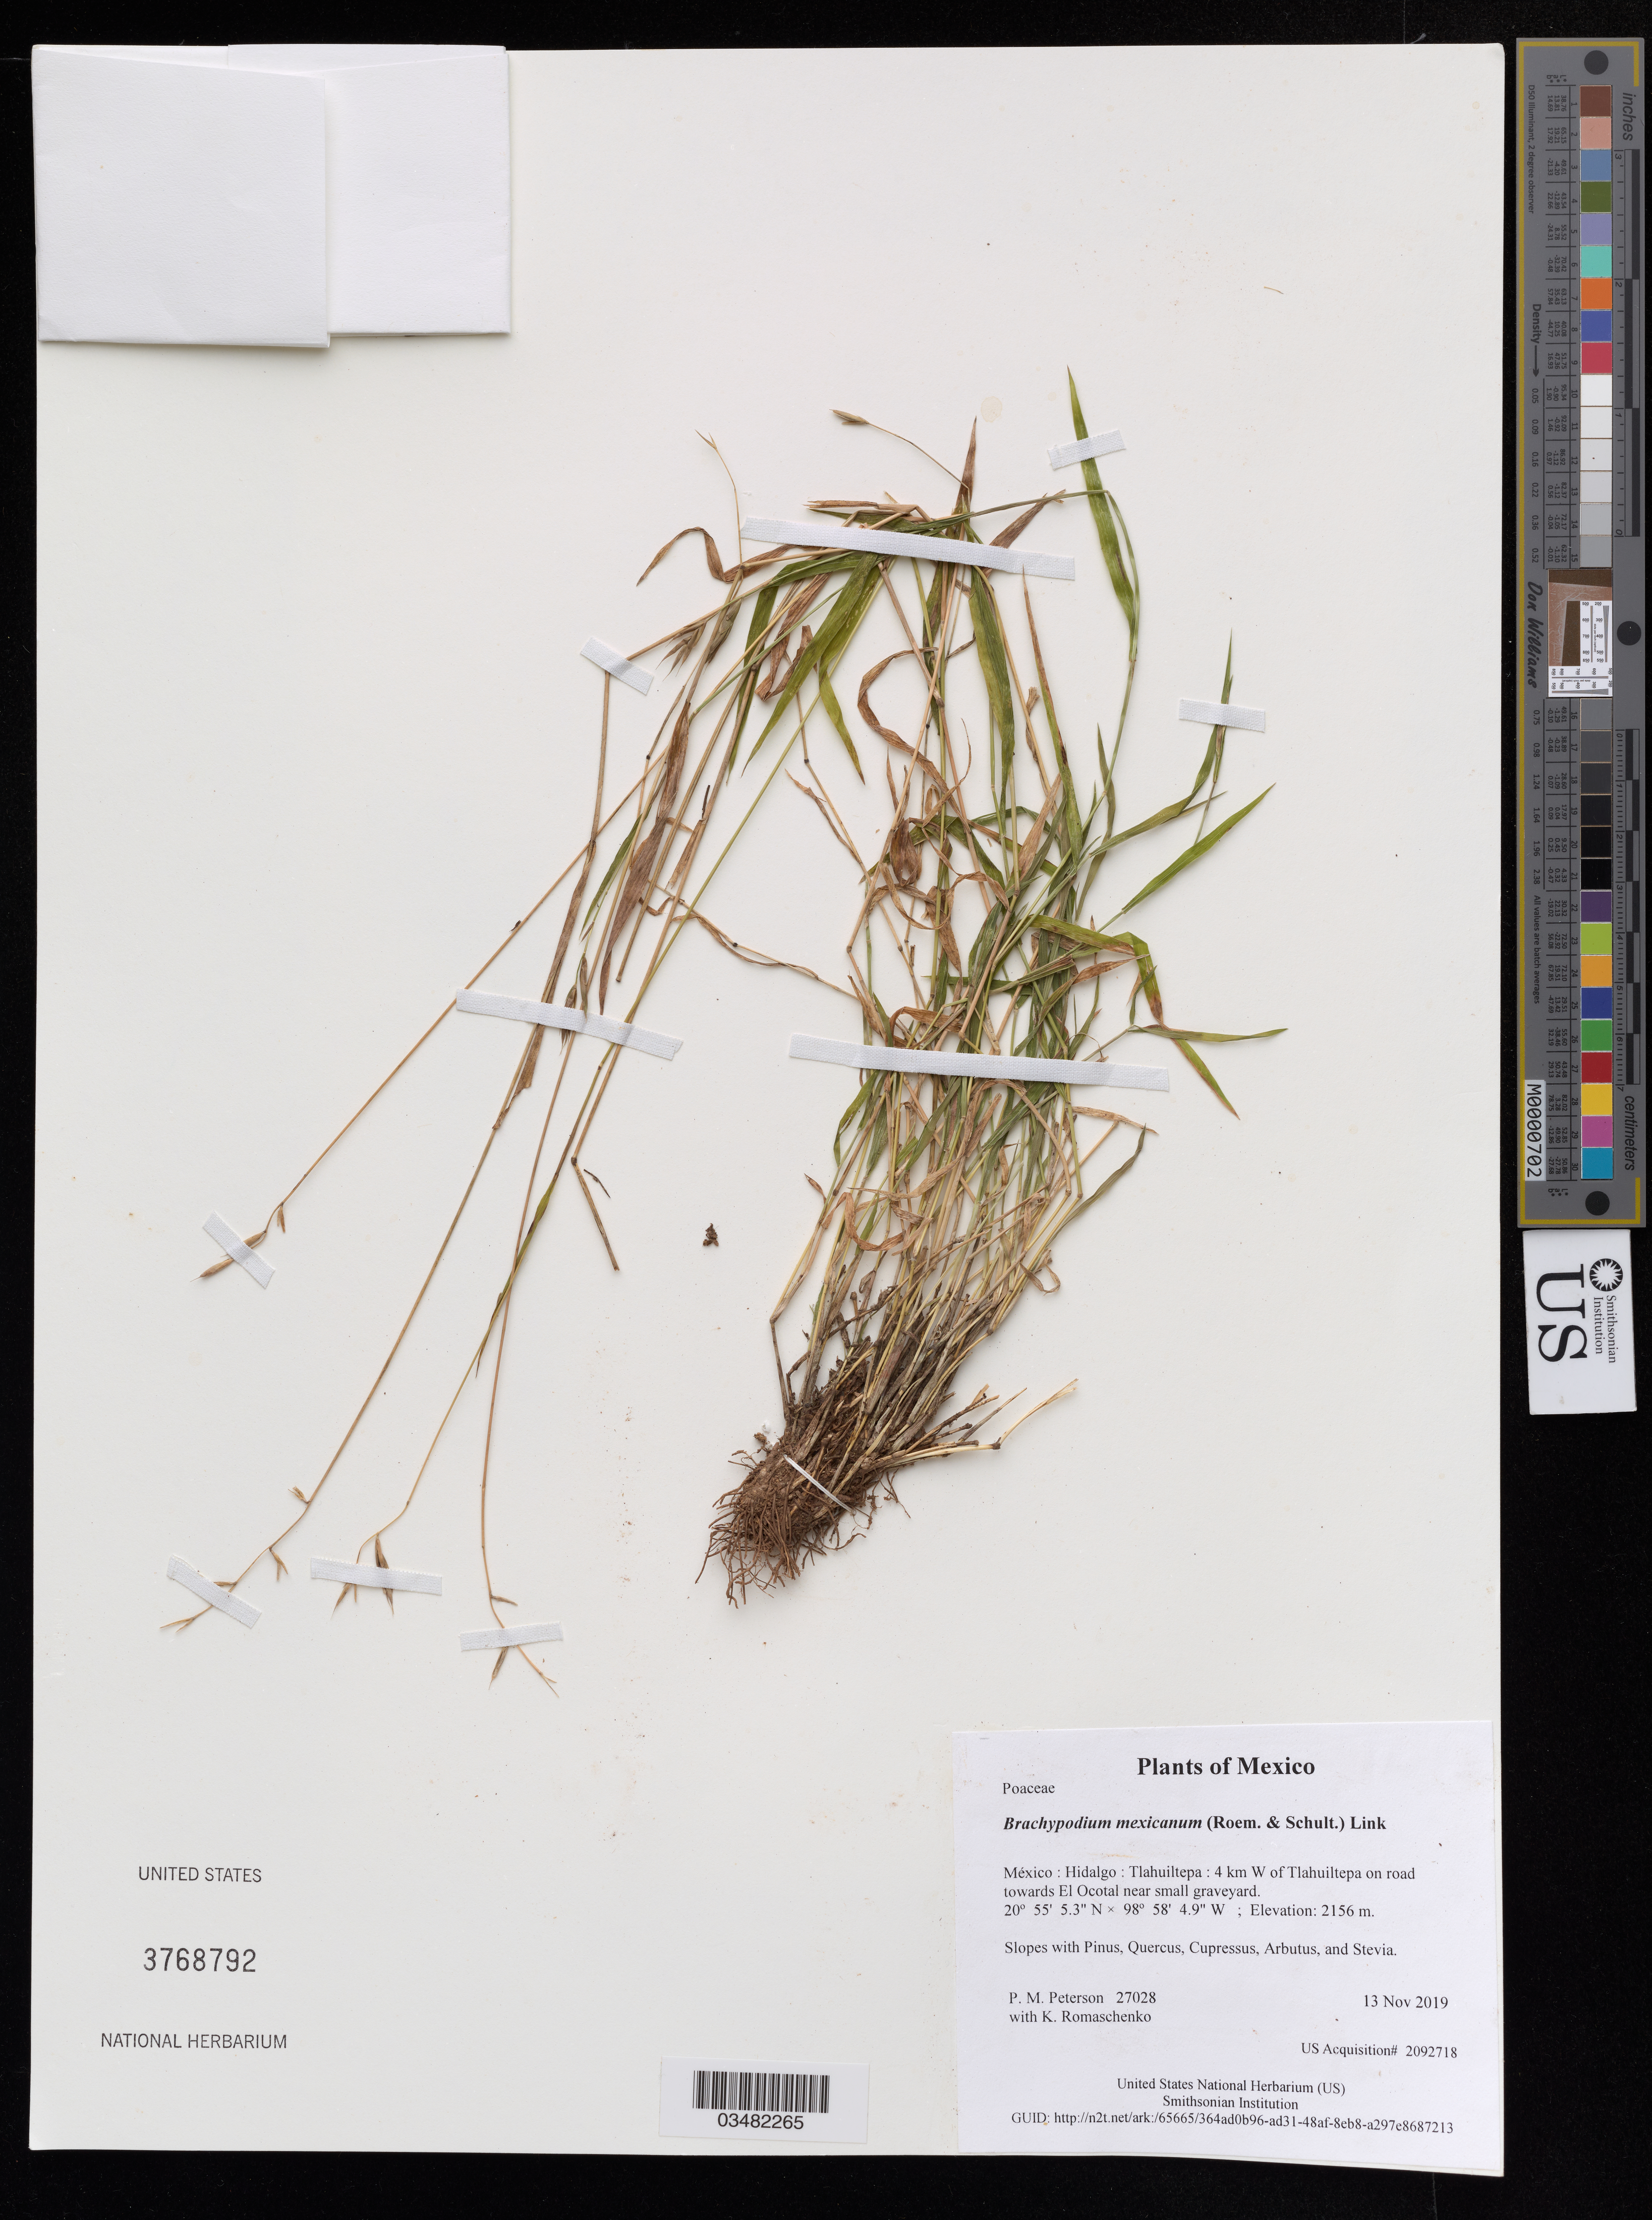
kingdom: Plantae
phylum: Tracheophyta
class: Liliopsida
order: Poales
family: Poaceae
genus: Brachypodium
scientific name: Brachypodium mexicanum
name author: (Roem. & Schult.) Link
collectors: P. M. Peterson & K. Romaschenko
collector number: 27028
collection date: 2019-11-13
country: México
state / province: Hidalgo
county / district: Tlahuiltepa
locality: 4 km W of Tlahuiltepa on road towards El Ocotal near small graveyard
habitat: Slopes with Pinus, Quercus, Cupressus, Arbutus, and Stevia.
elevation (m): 2156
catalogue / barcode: US 3768792